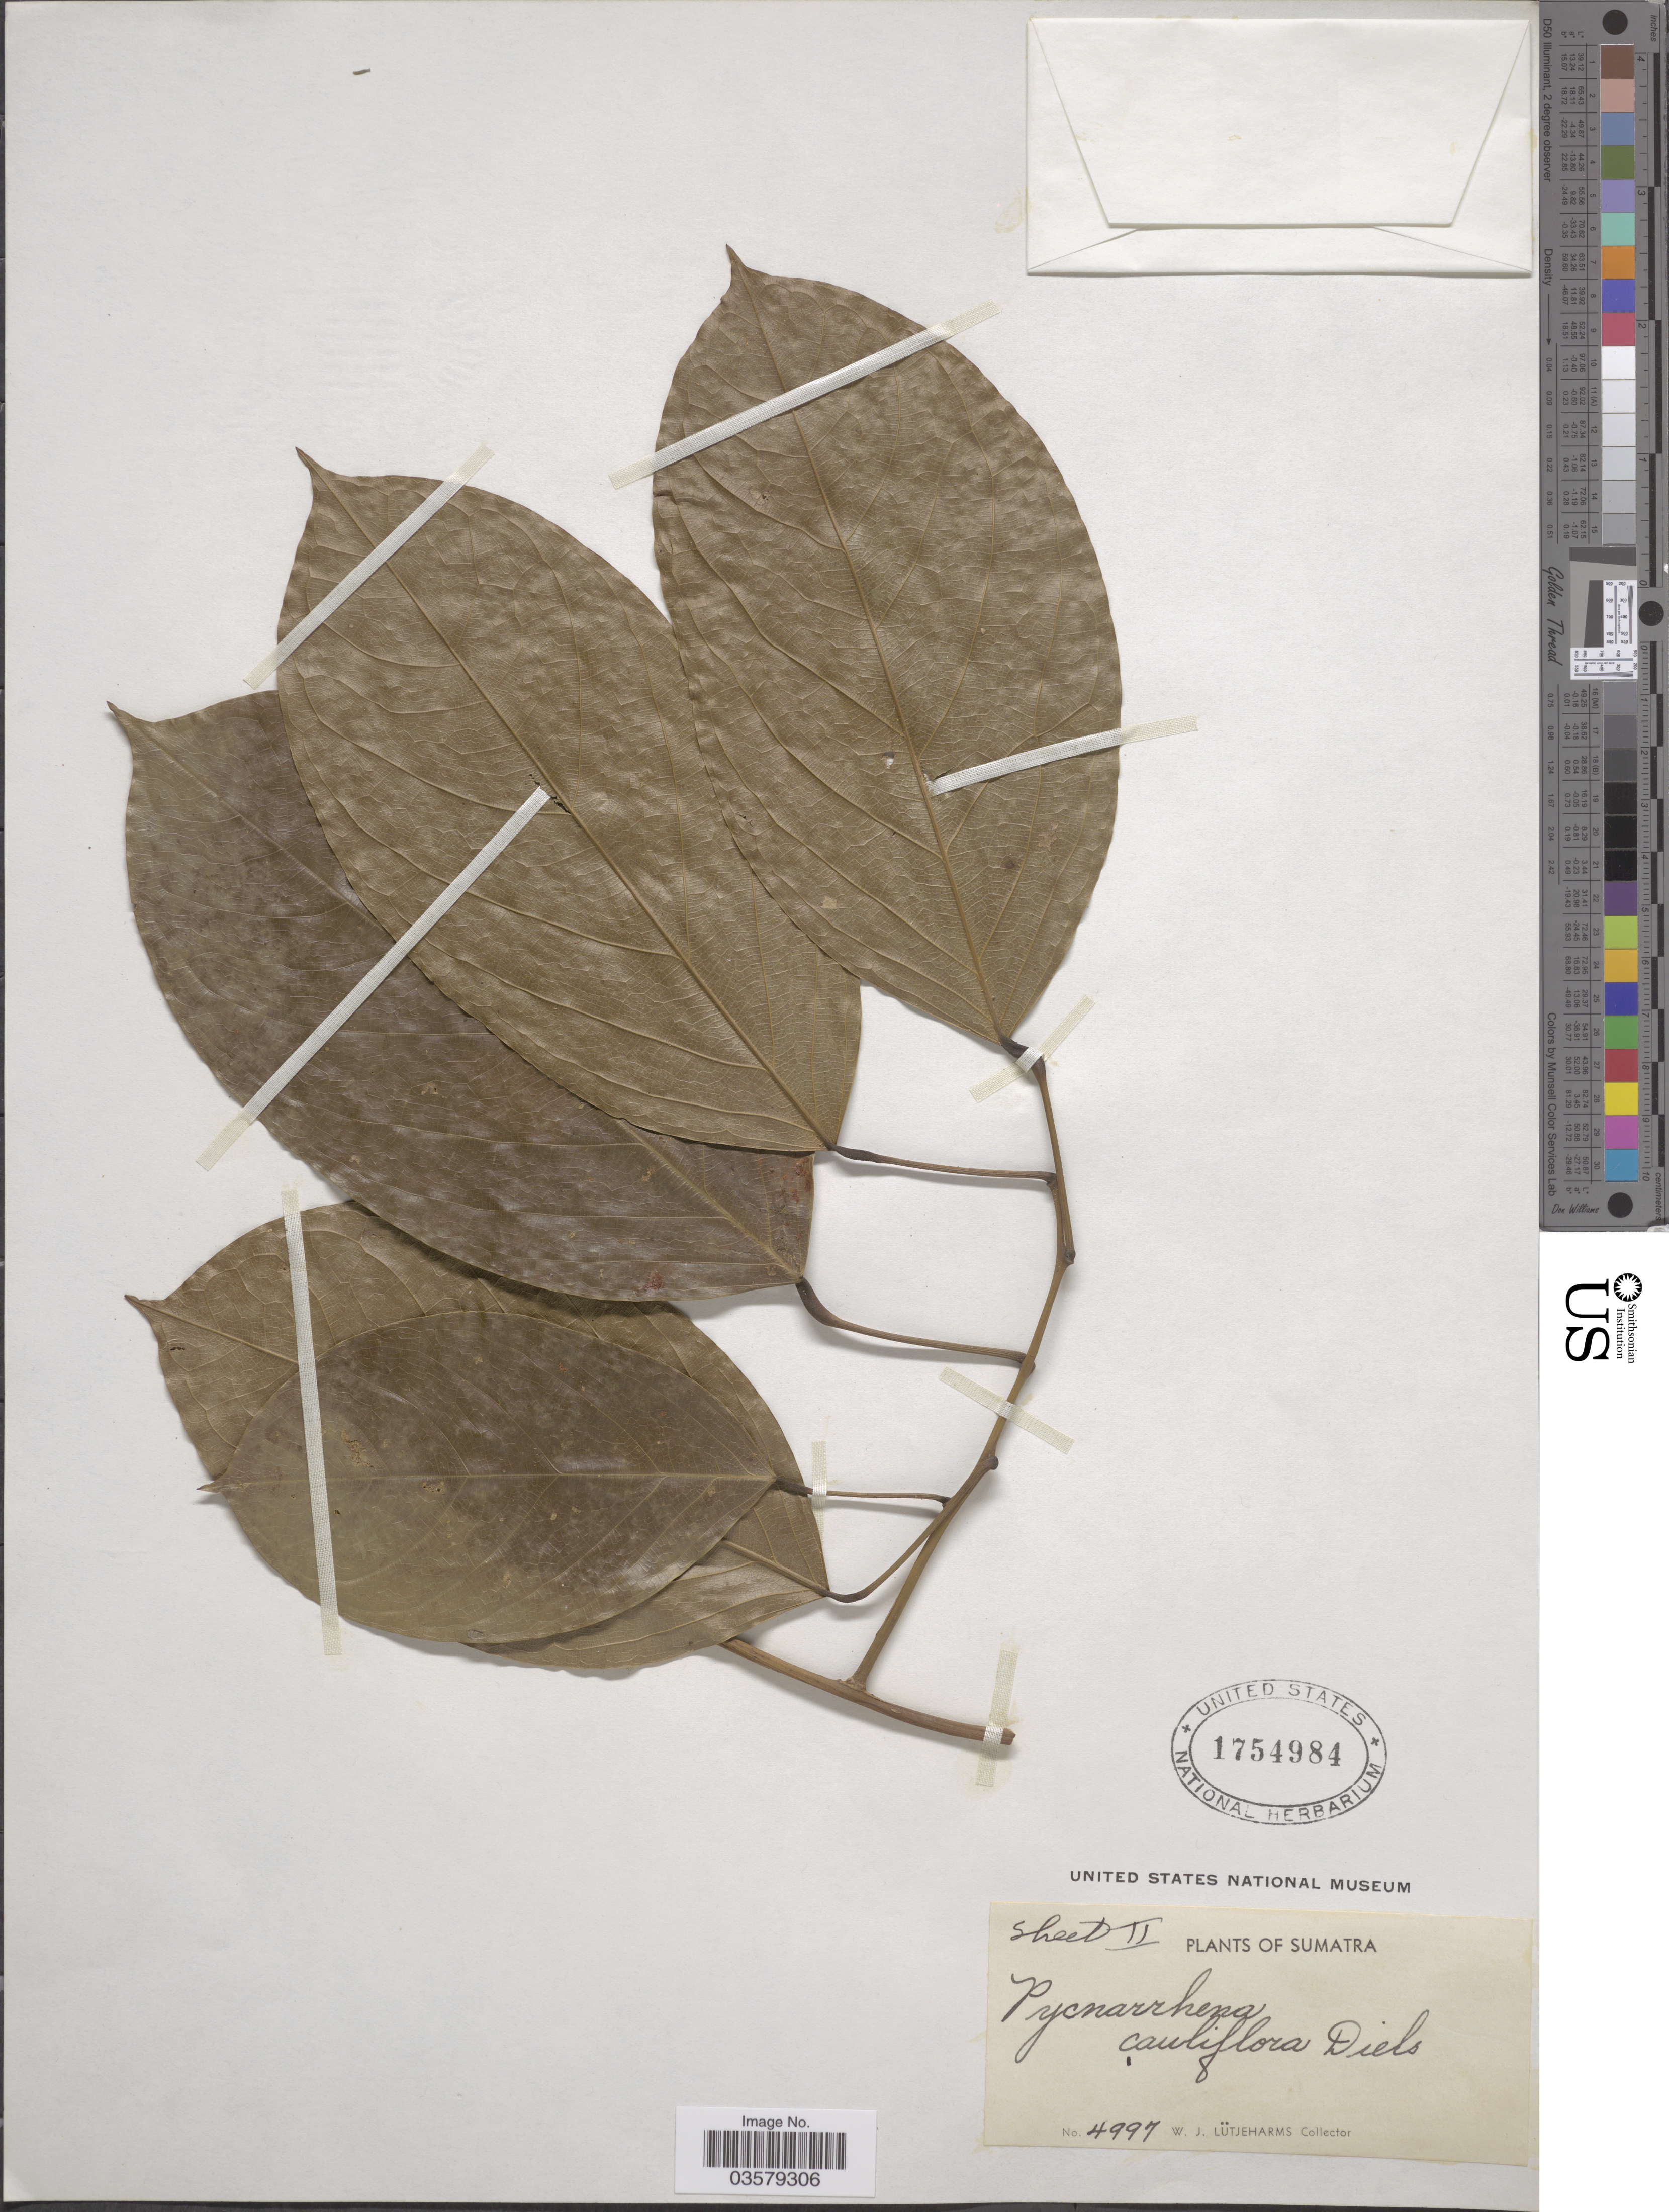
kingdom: Plantae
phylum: Tracheophyta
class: Magnoliopsida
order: Ranunculales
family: Menispermaceae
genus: Pycnarrhena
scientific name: Pycnarrhena longifolia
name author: (Decne. ex Miq.) Becc.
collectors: W. Lütjeharms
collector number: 4997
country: Indonesia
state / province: Sumatra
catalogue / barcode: US 1754984